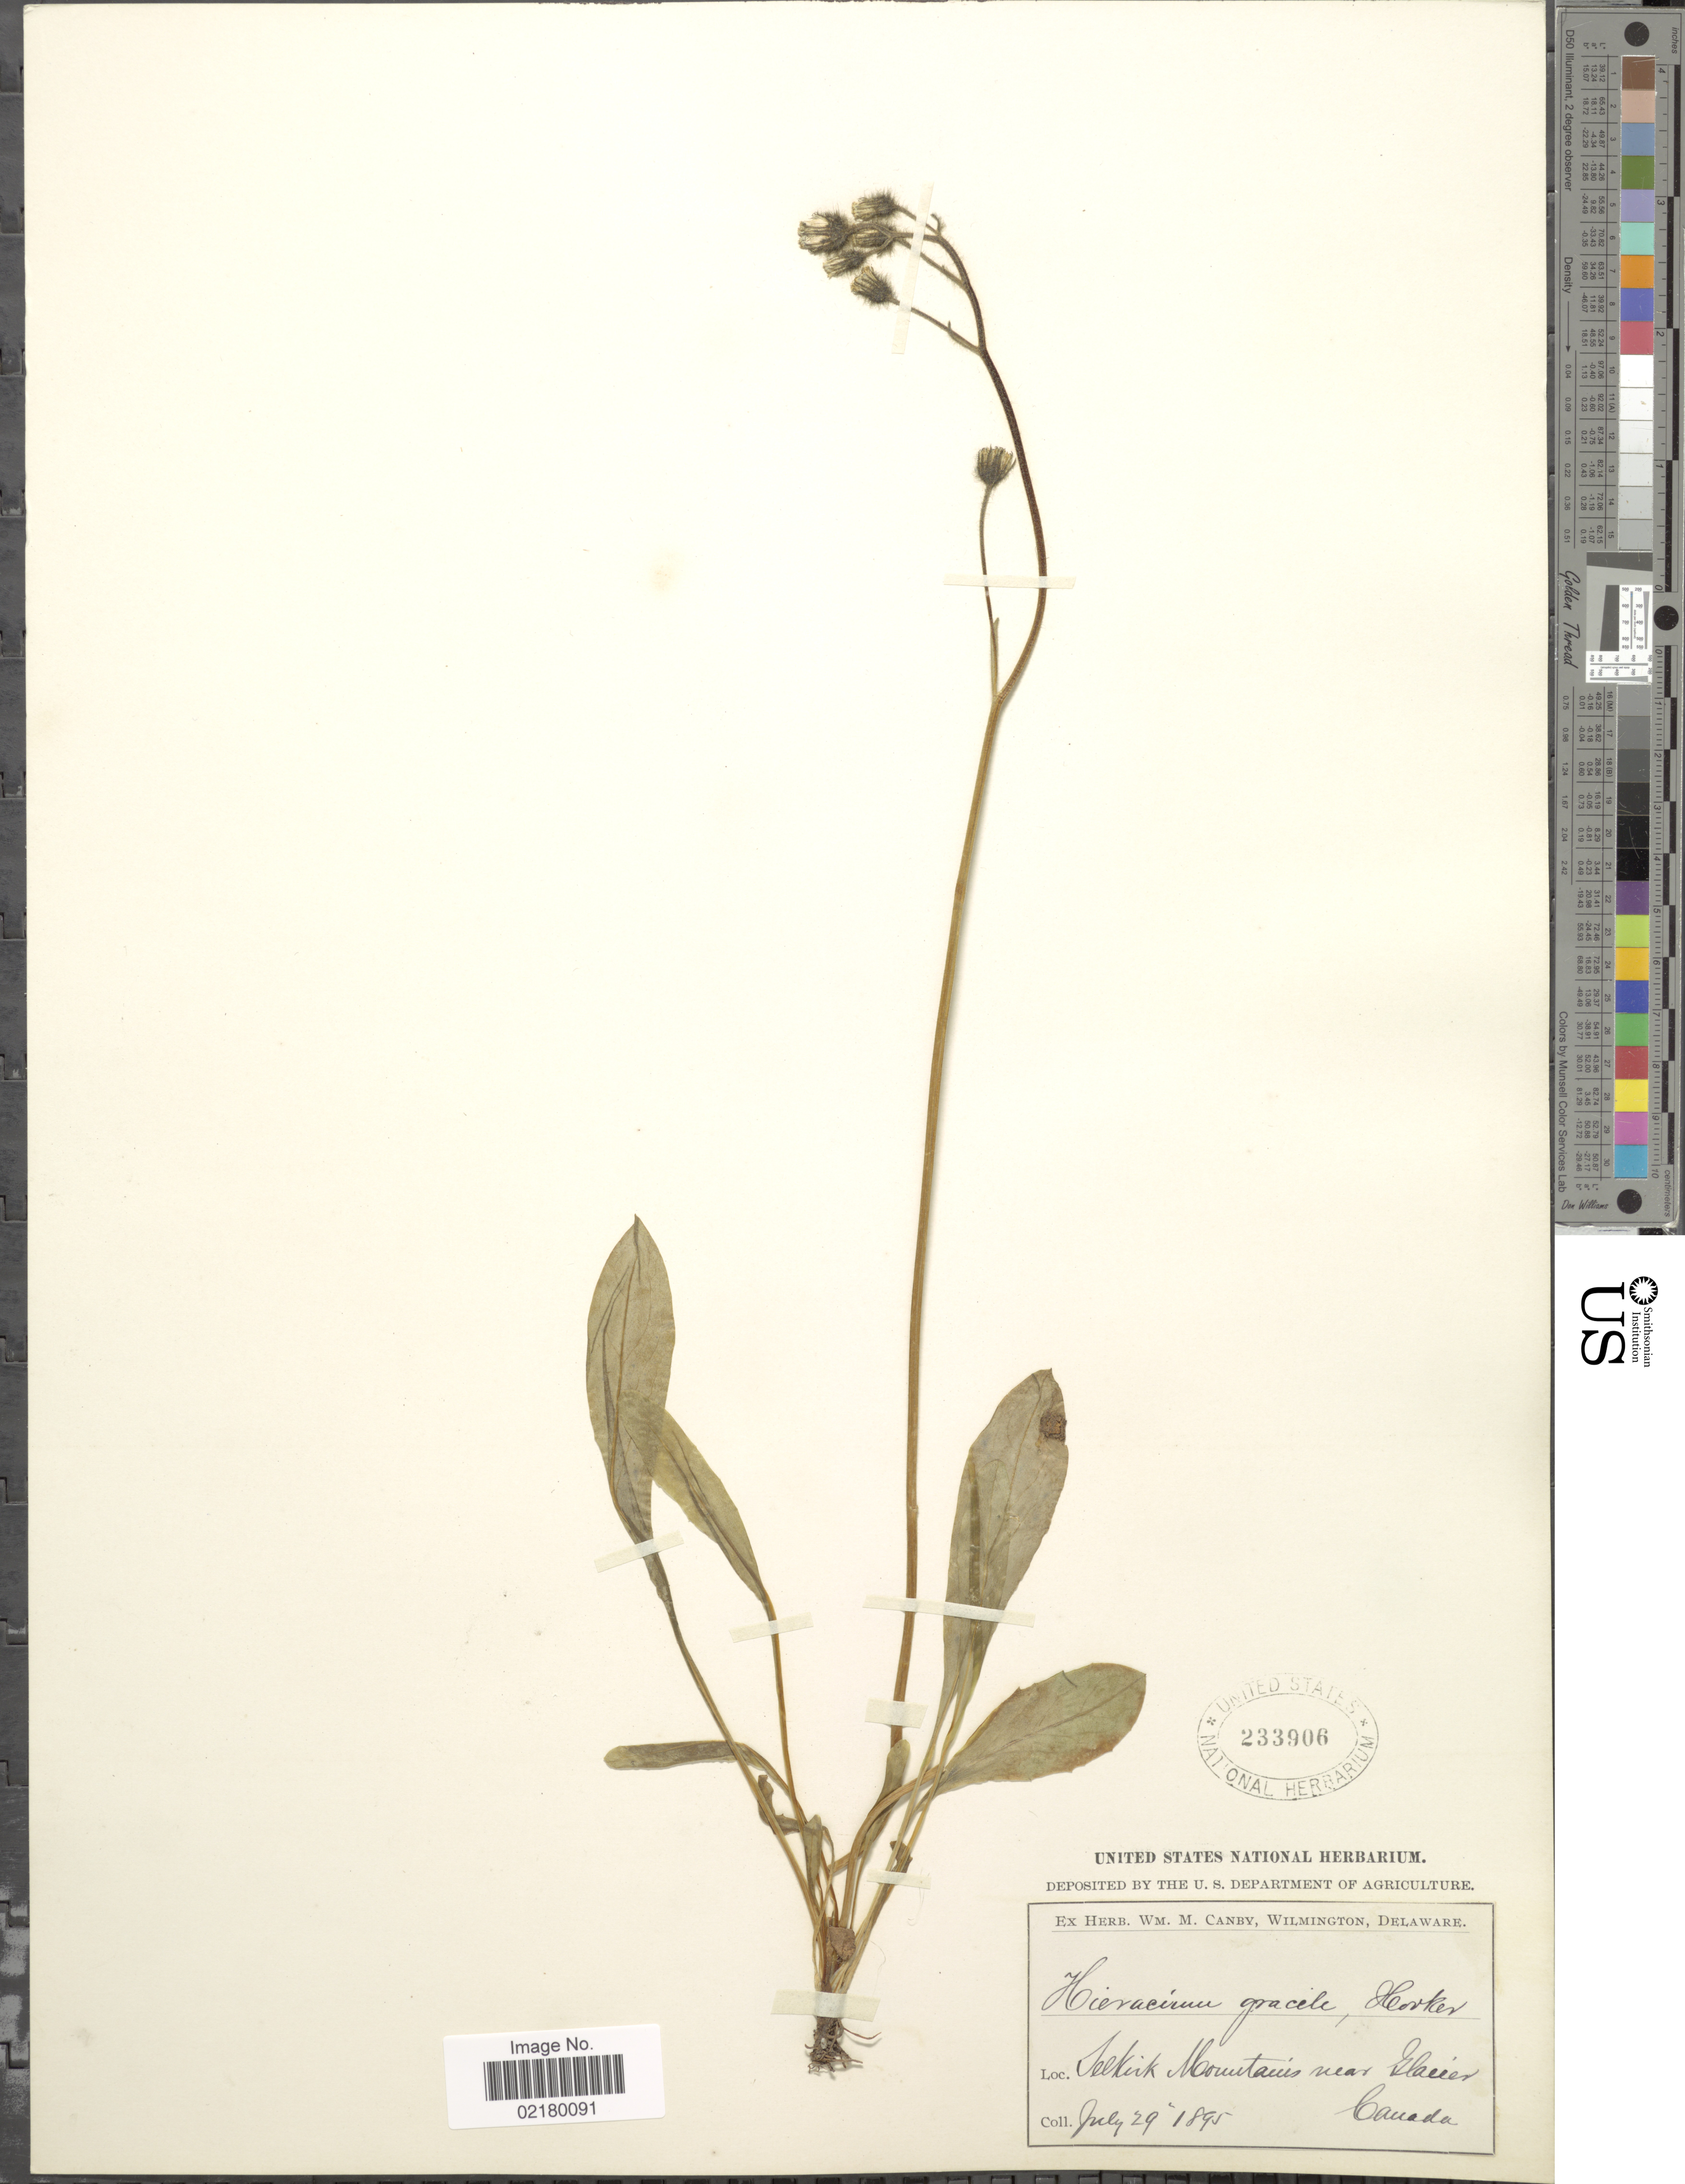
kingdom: Plantae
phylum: Tracheophyta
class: Magnoliopsida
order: Asterales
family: Asteraceae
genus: Hieracium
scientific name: Hieracium triste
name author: Willd. ex Spreng.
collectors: ex herb. W.M. Canby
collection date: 1895-07-29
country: Canada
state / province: British Columbia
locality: Selkirk Mountains near Glacier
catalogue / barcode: US 233906